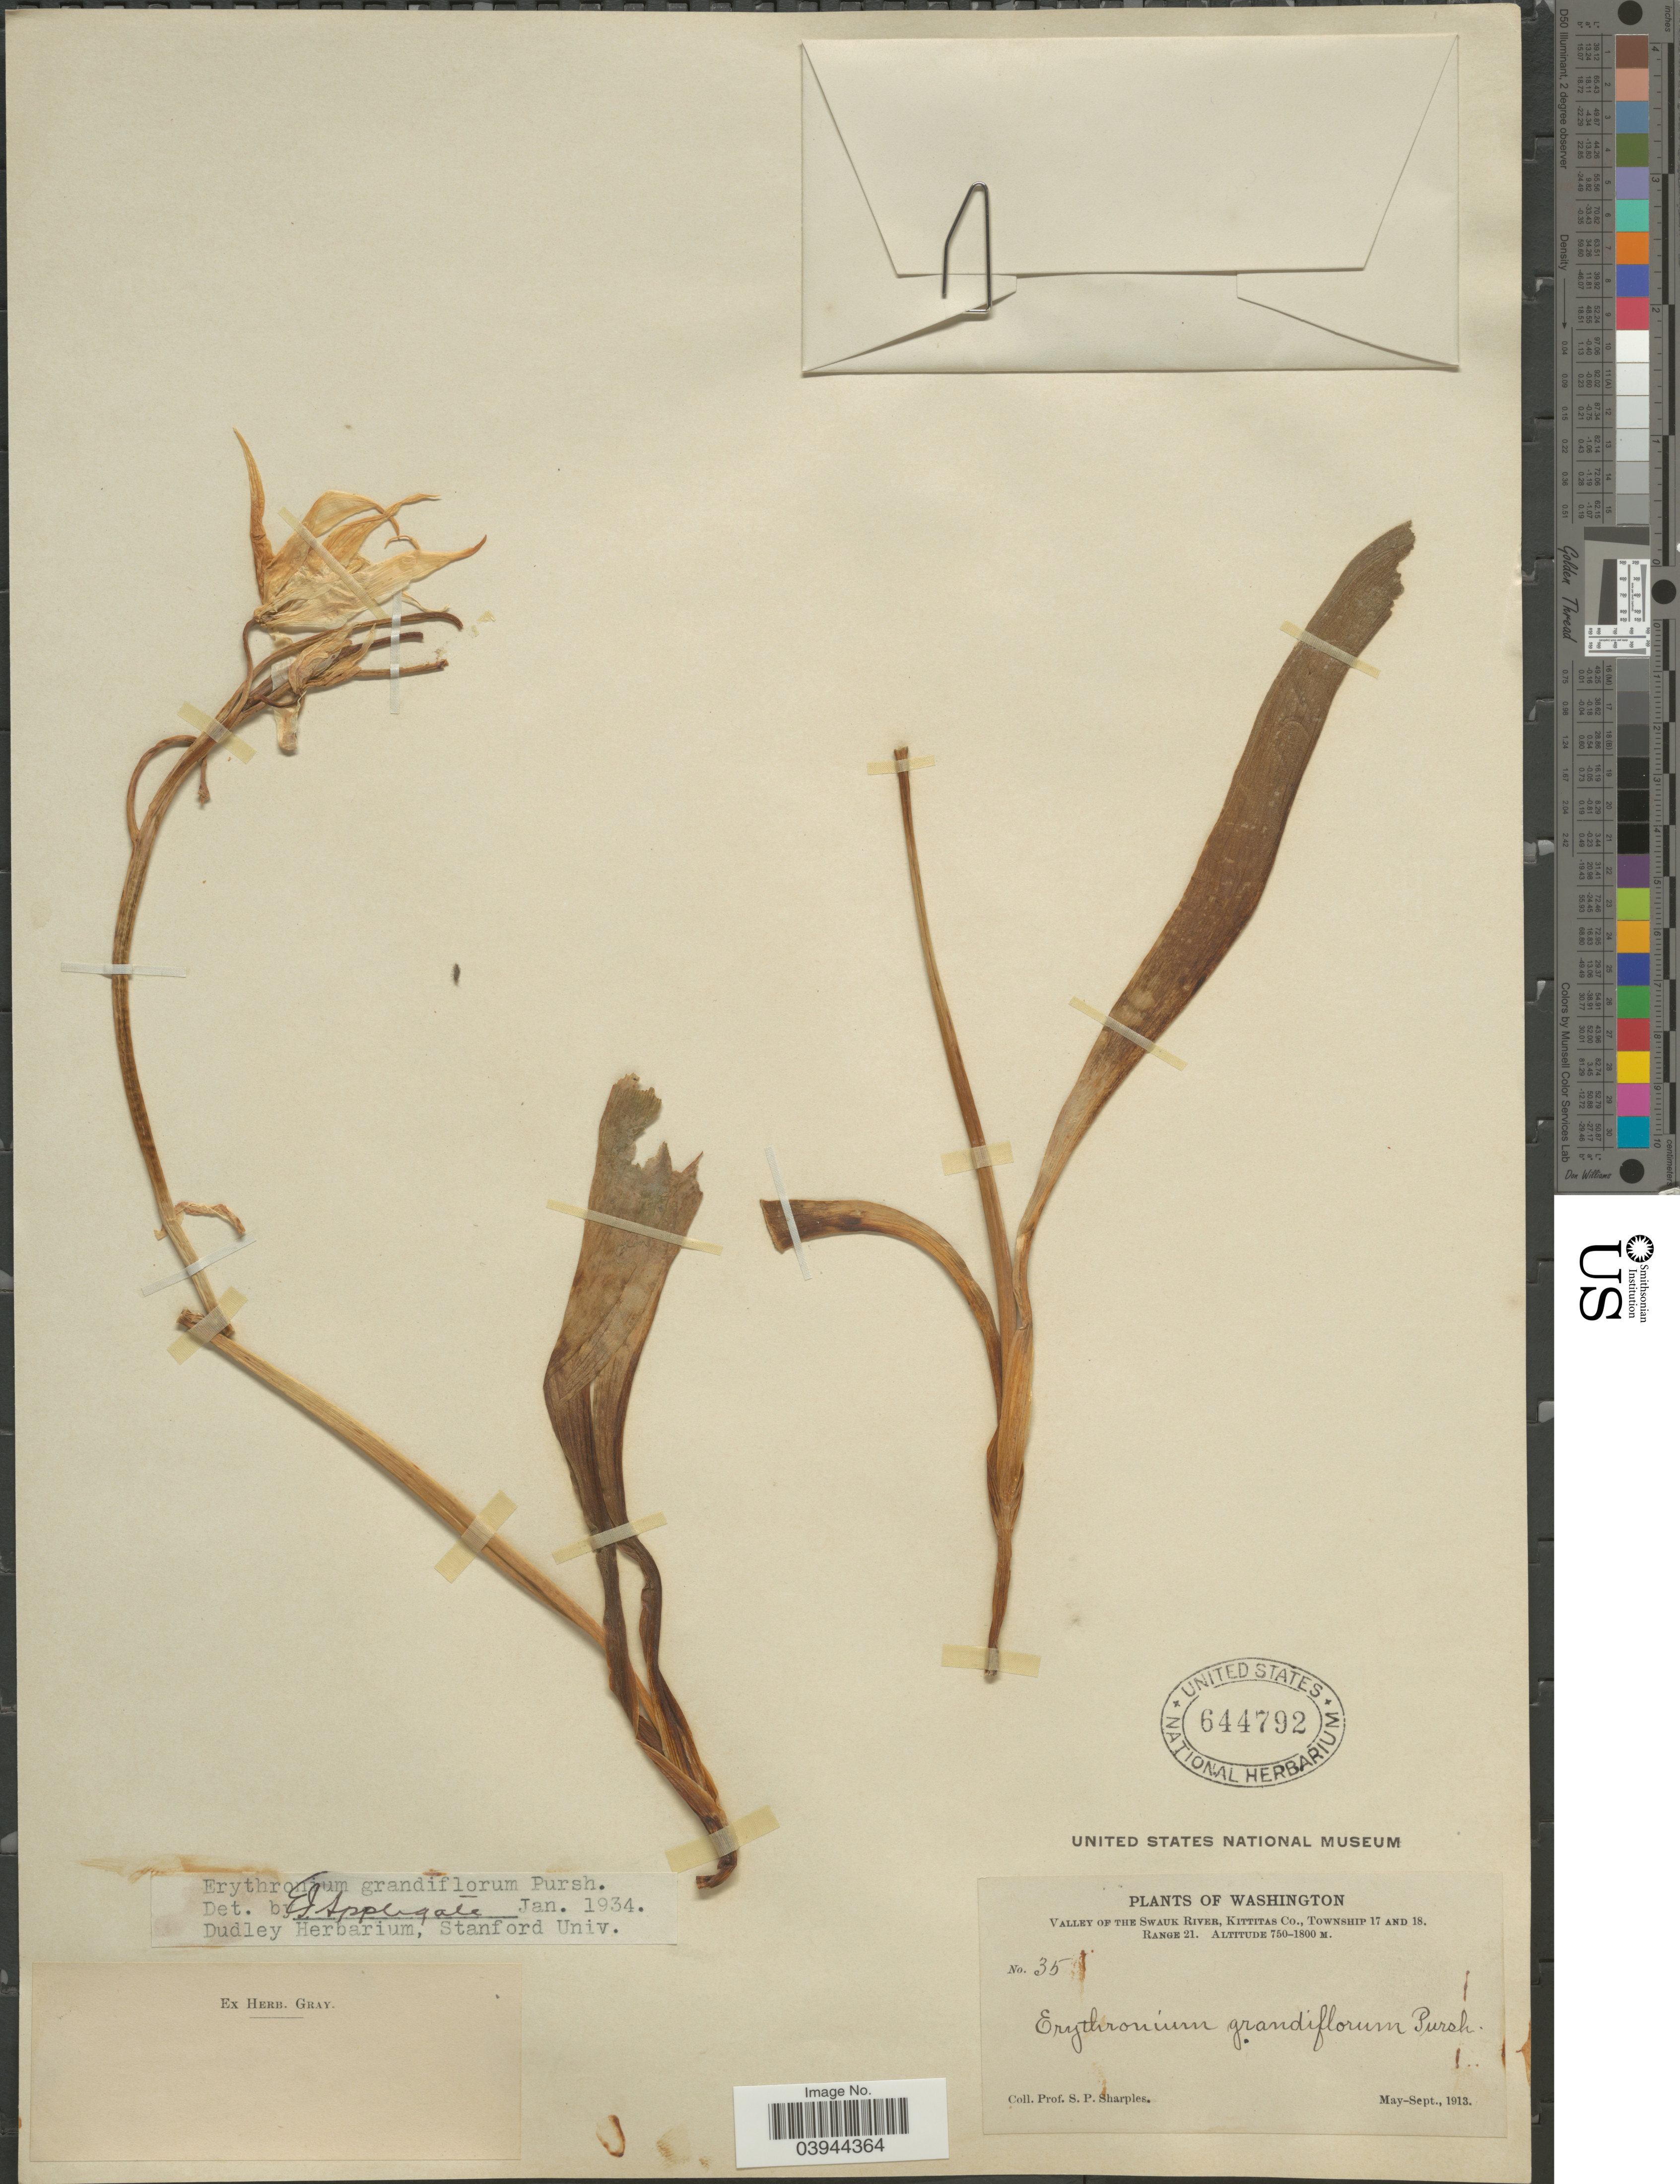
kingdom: Plantae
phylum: Tracheophyta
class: Liliopsida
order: Liliales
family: Liliaceae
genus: Erythronium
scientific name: Erythronium grandiflorum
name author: Pursh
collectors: S. Sharples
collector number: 35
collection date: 1913-05/1913-09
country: United States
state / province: Washington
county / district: Kittitas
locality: Valley of the Swauk River, Kittitas Co., Township 17 and 18. Range 21.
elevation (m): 750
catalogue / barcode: US 644792